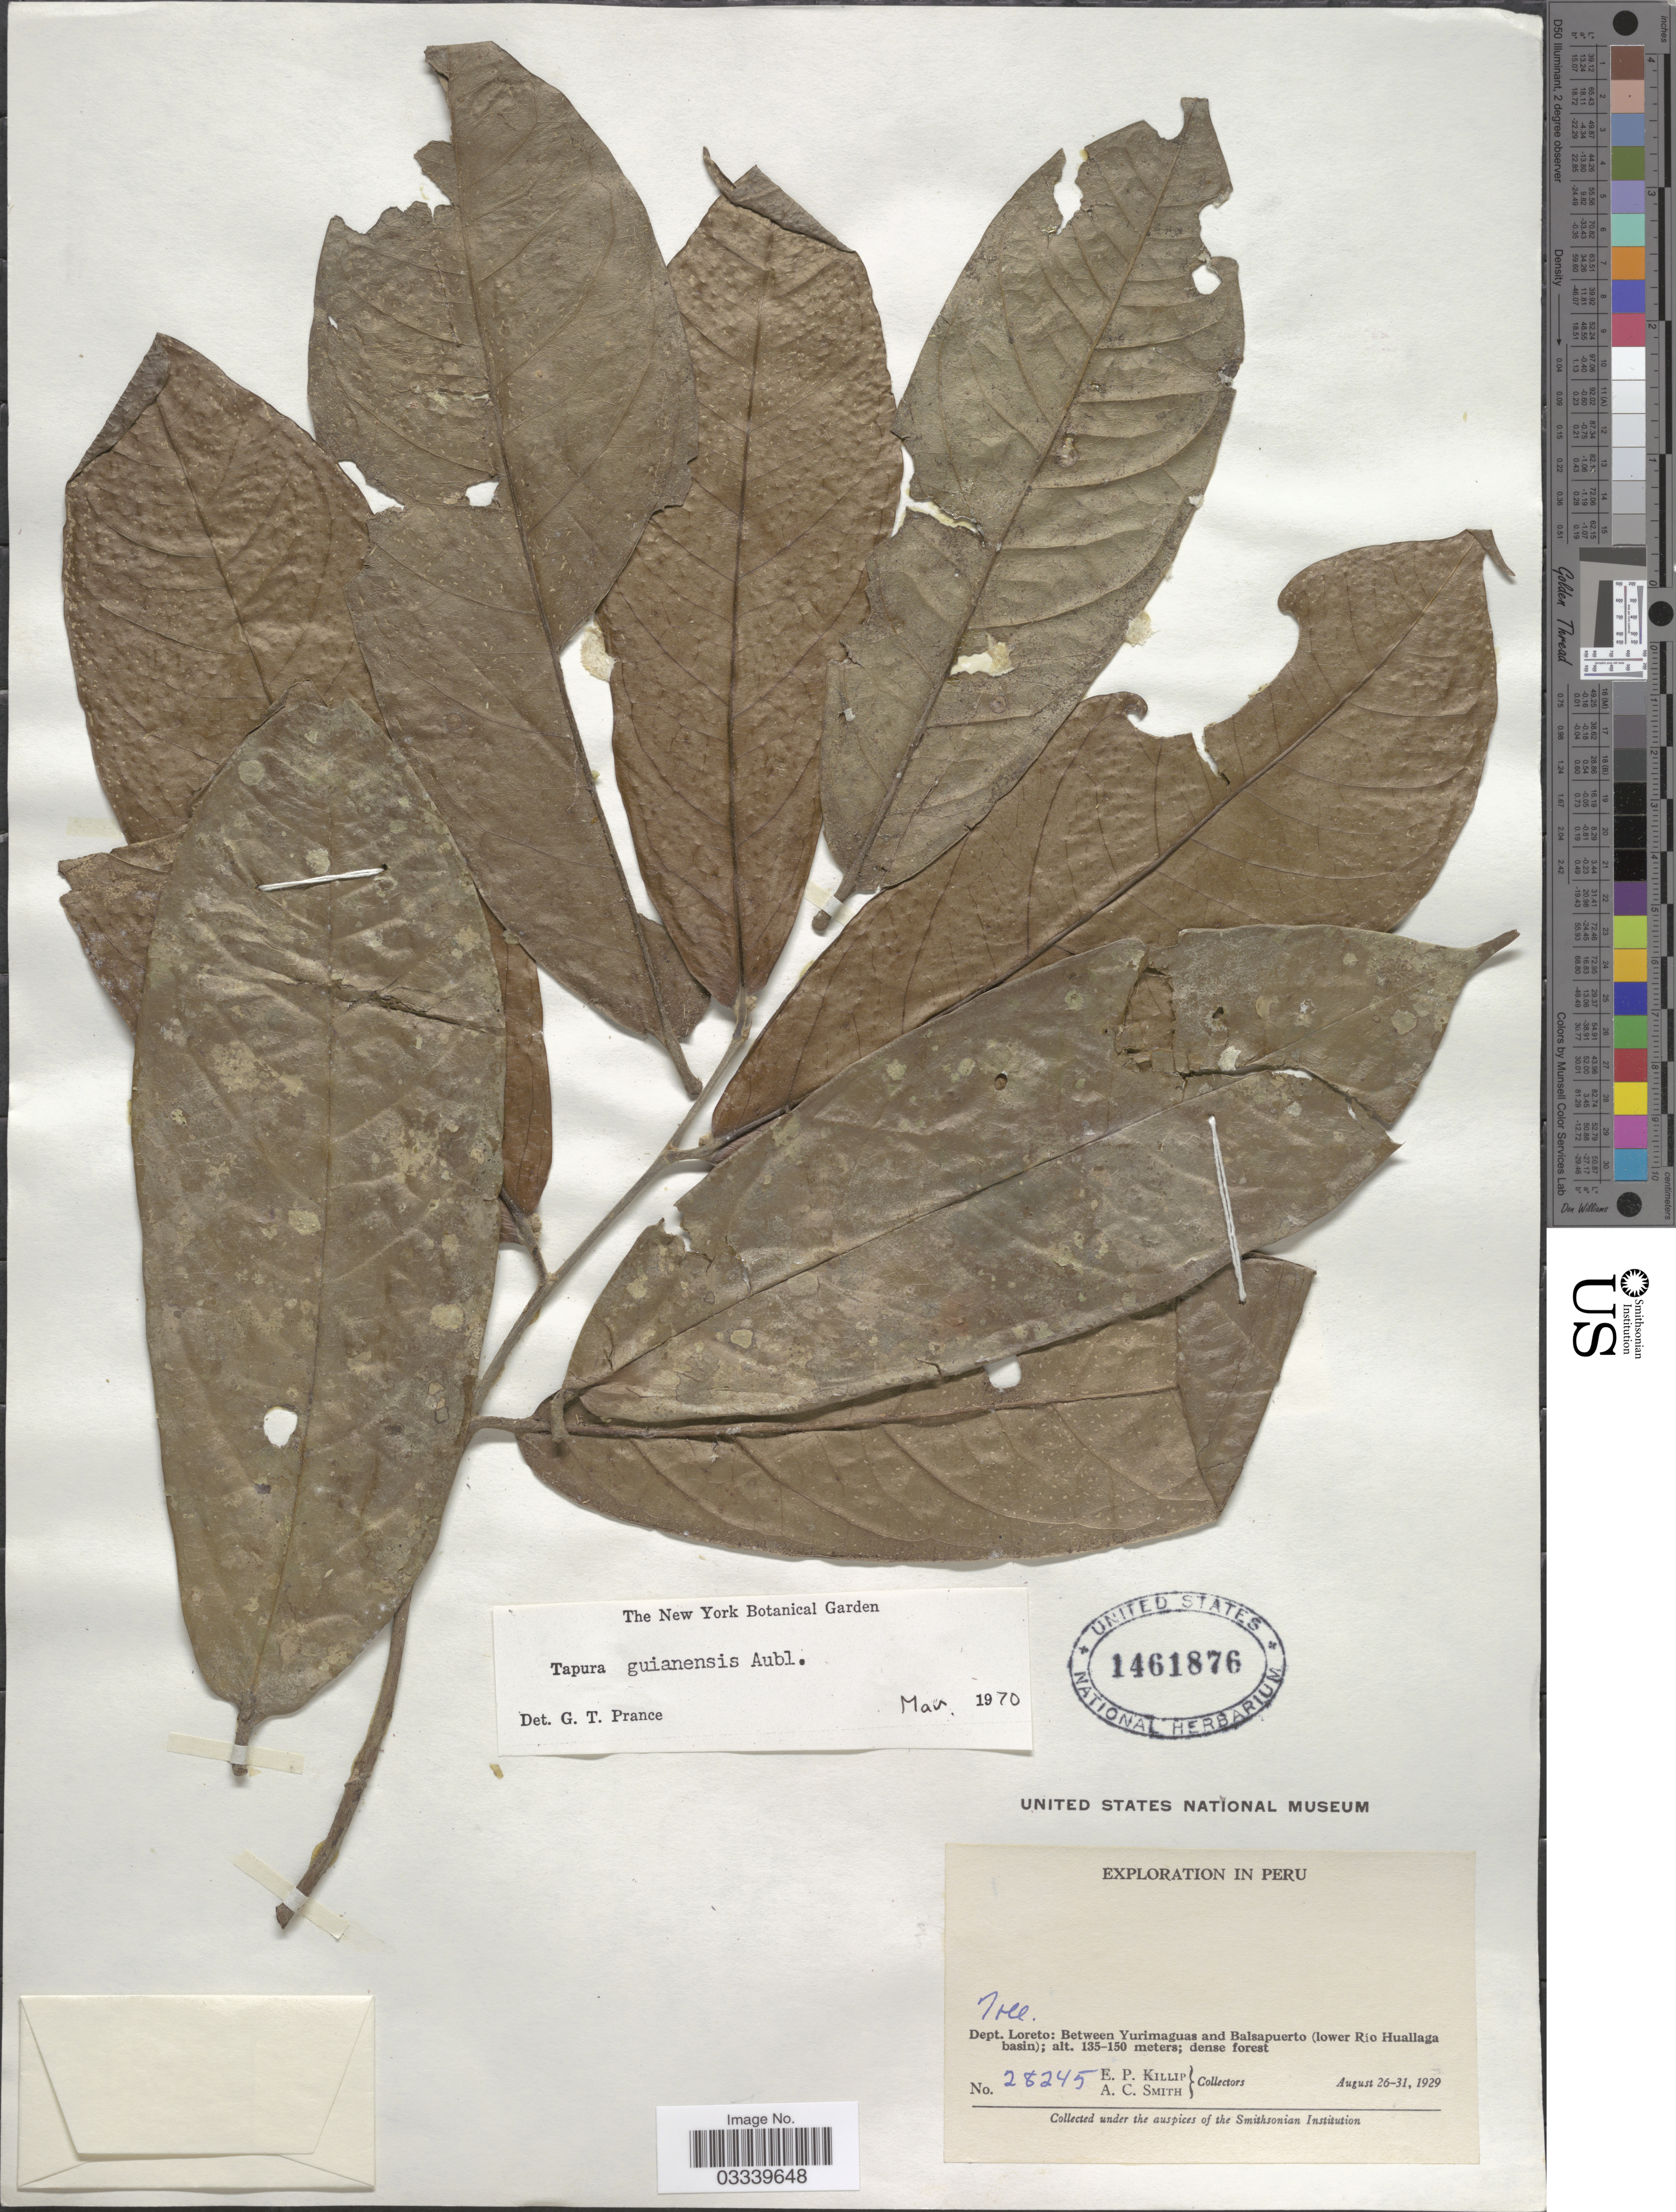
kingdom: Plantae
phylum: Tracheophyta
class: Magnoliopsida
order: Malpighiales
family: Dichapetalaceae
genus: Tapura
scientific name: Tapura guianensis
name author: Aubl.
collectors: E. P. Killip & A. C. Smith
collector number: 28245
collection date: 1929-08-26/1929-08-31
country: Peru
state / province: Loreto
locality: Dept. Loreto: Between Yurimaguas and Balsapuerto (lower Rio Huallaga basin).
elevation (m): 135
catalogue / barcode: US 1461876